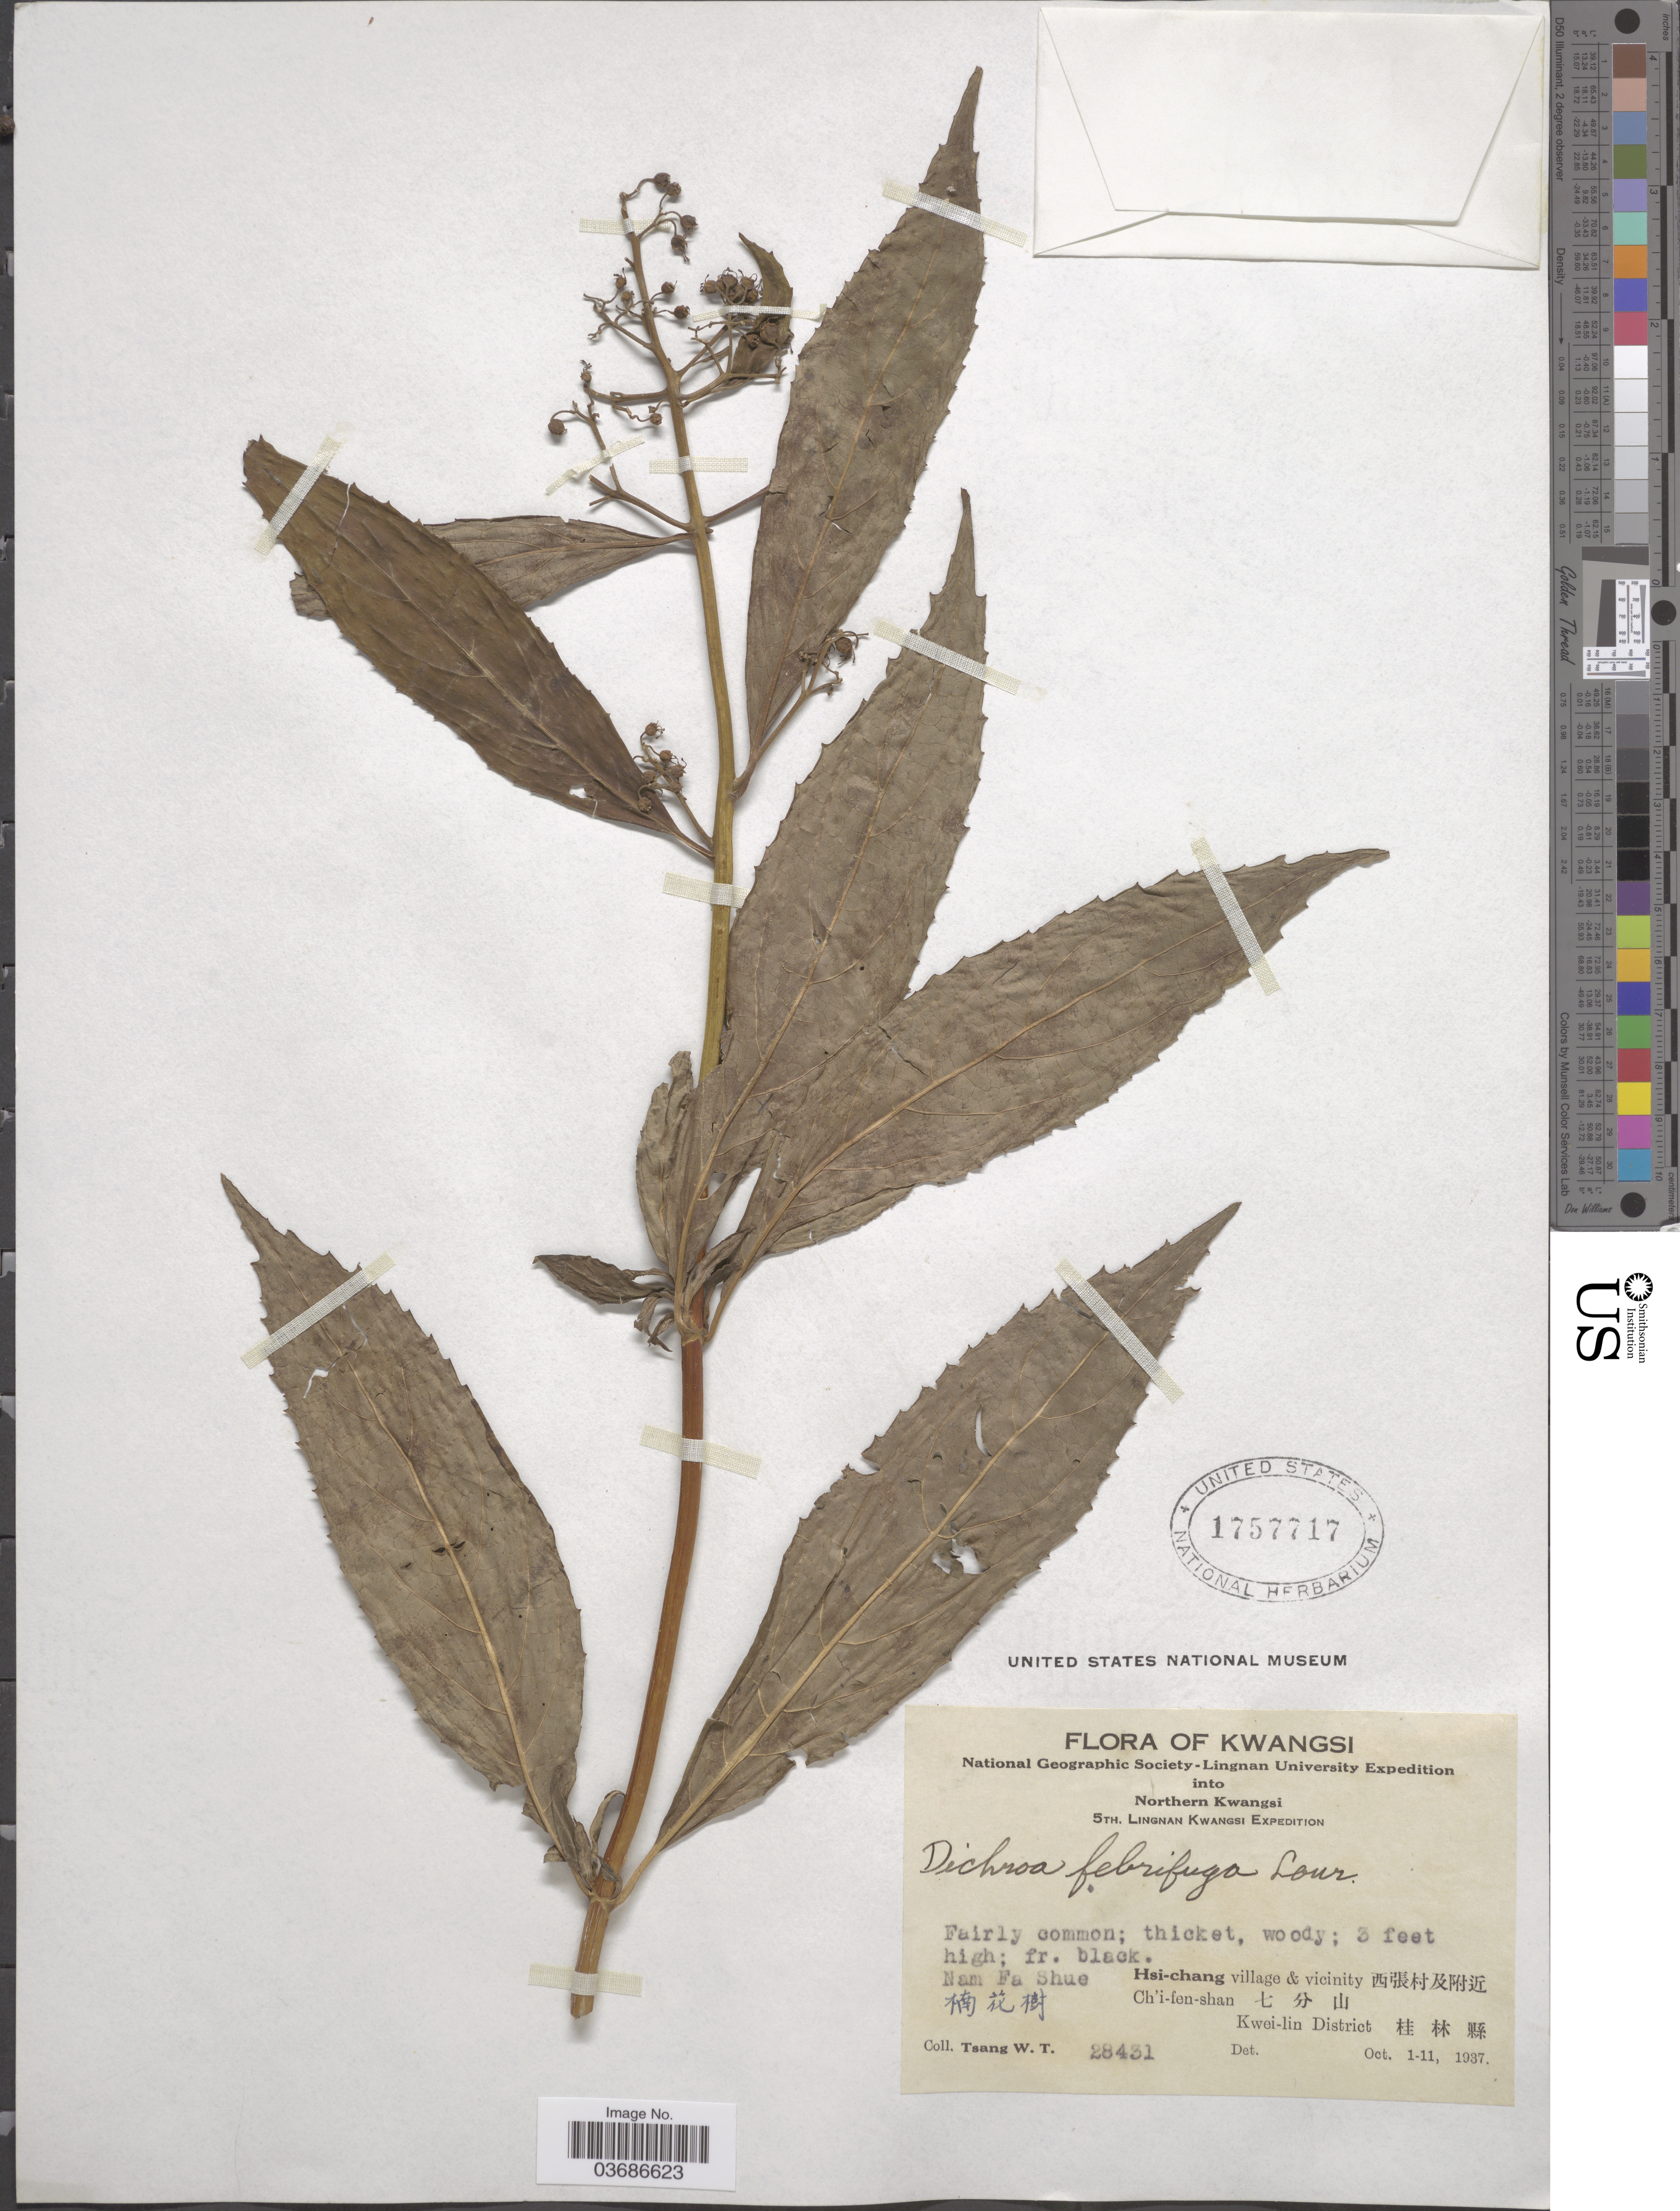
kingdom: Plantae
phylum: Tracheophyta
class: Magnoliopsida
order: Cornales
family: Hydrangeaceae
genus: Hydrangea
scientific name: Hydrangea febrifuga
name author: (Lour.) Y. De Smet & C. Granados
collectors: W. T. Tsang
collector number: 28431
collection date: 1937-10-01/1937-10-11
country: China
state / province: Guangxi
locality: Kwangsi. National Geographic Society-Lingnan University Expedition into Northern Kwangsi. 5th Lingnan Kwangsi Expedition. Nam Fa Shue. X. Hsi-chang village & vicinity X. Ch'i-fen-shan. X. Kwei-lin District. X.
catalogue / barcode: US 1757717